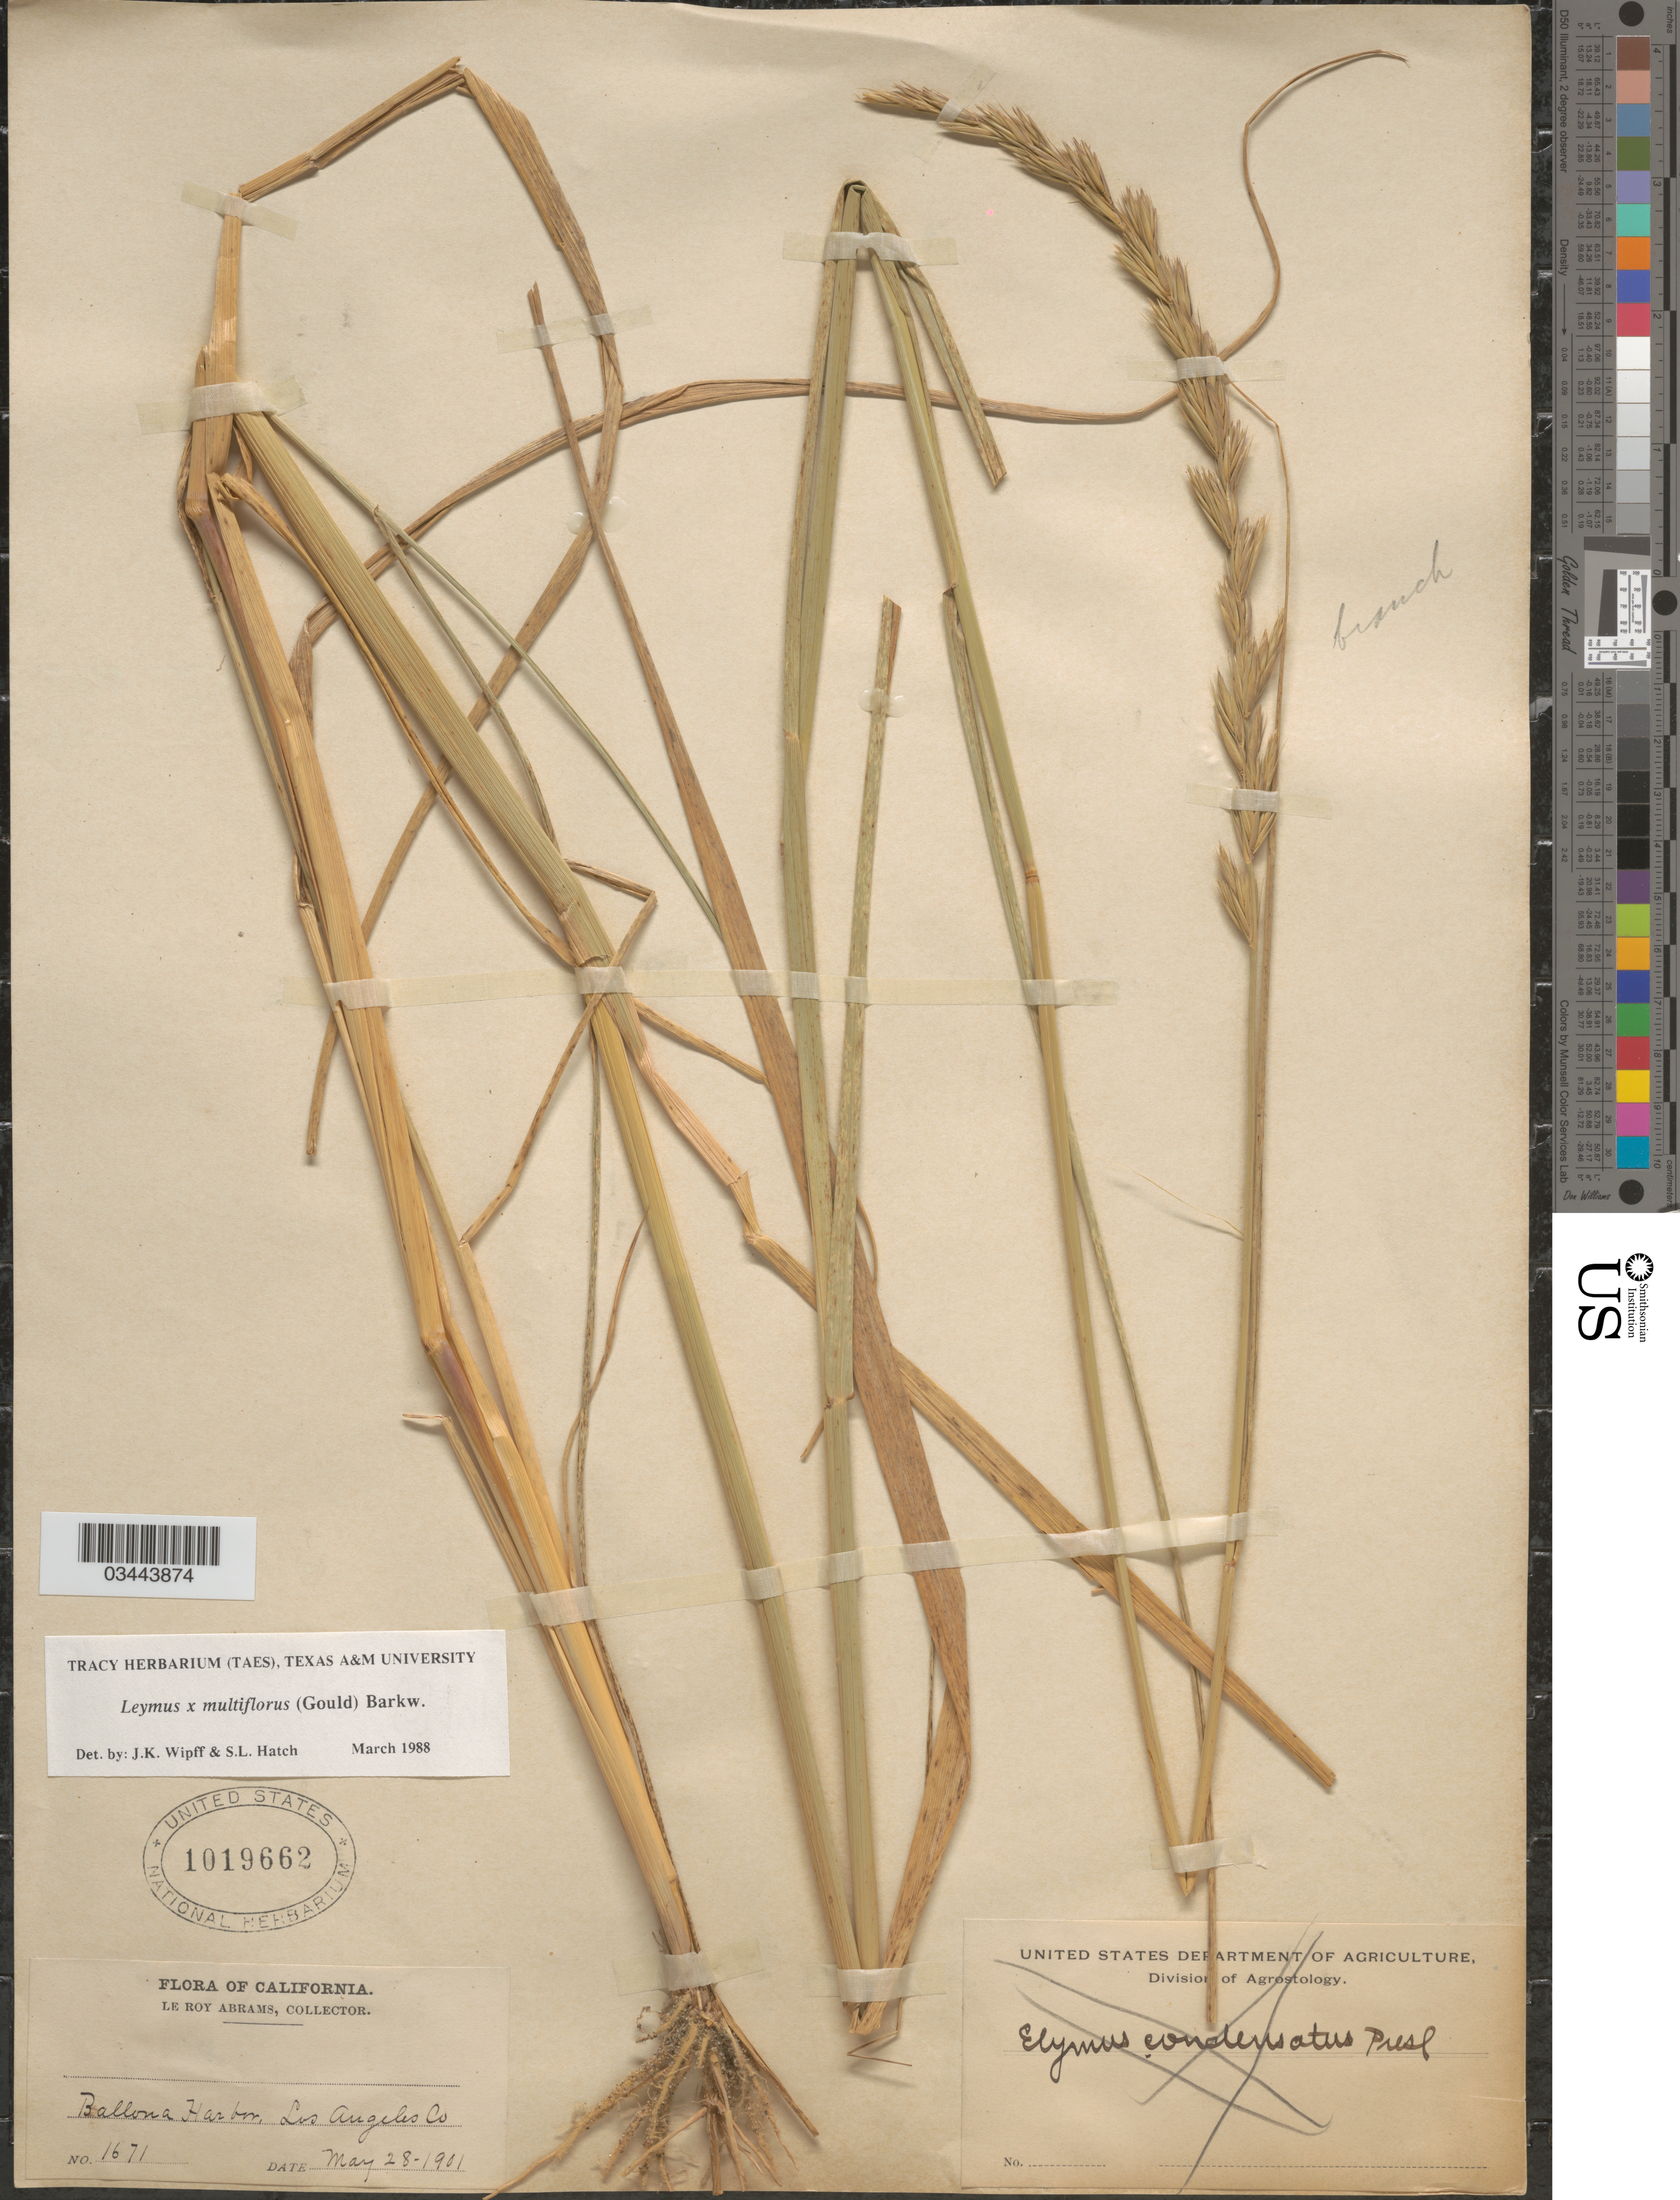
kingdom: Plantae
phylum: Tracheophyta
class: Liliopsida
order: Poales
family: Poaceae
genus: Leymus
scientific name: Leymus x multiflorus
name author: (Gould) Barkworth & R.J. Atkins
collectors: L. Abrams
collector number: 1671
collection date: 1901-05-28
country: United States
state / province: California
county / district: Los Angeles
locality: Ballona Harbor. Los Angeles Co.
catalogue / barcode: US 1019662